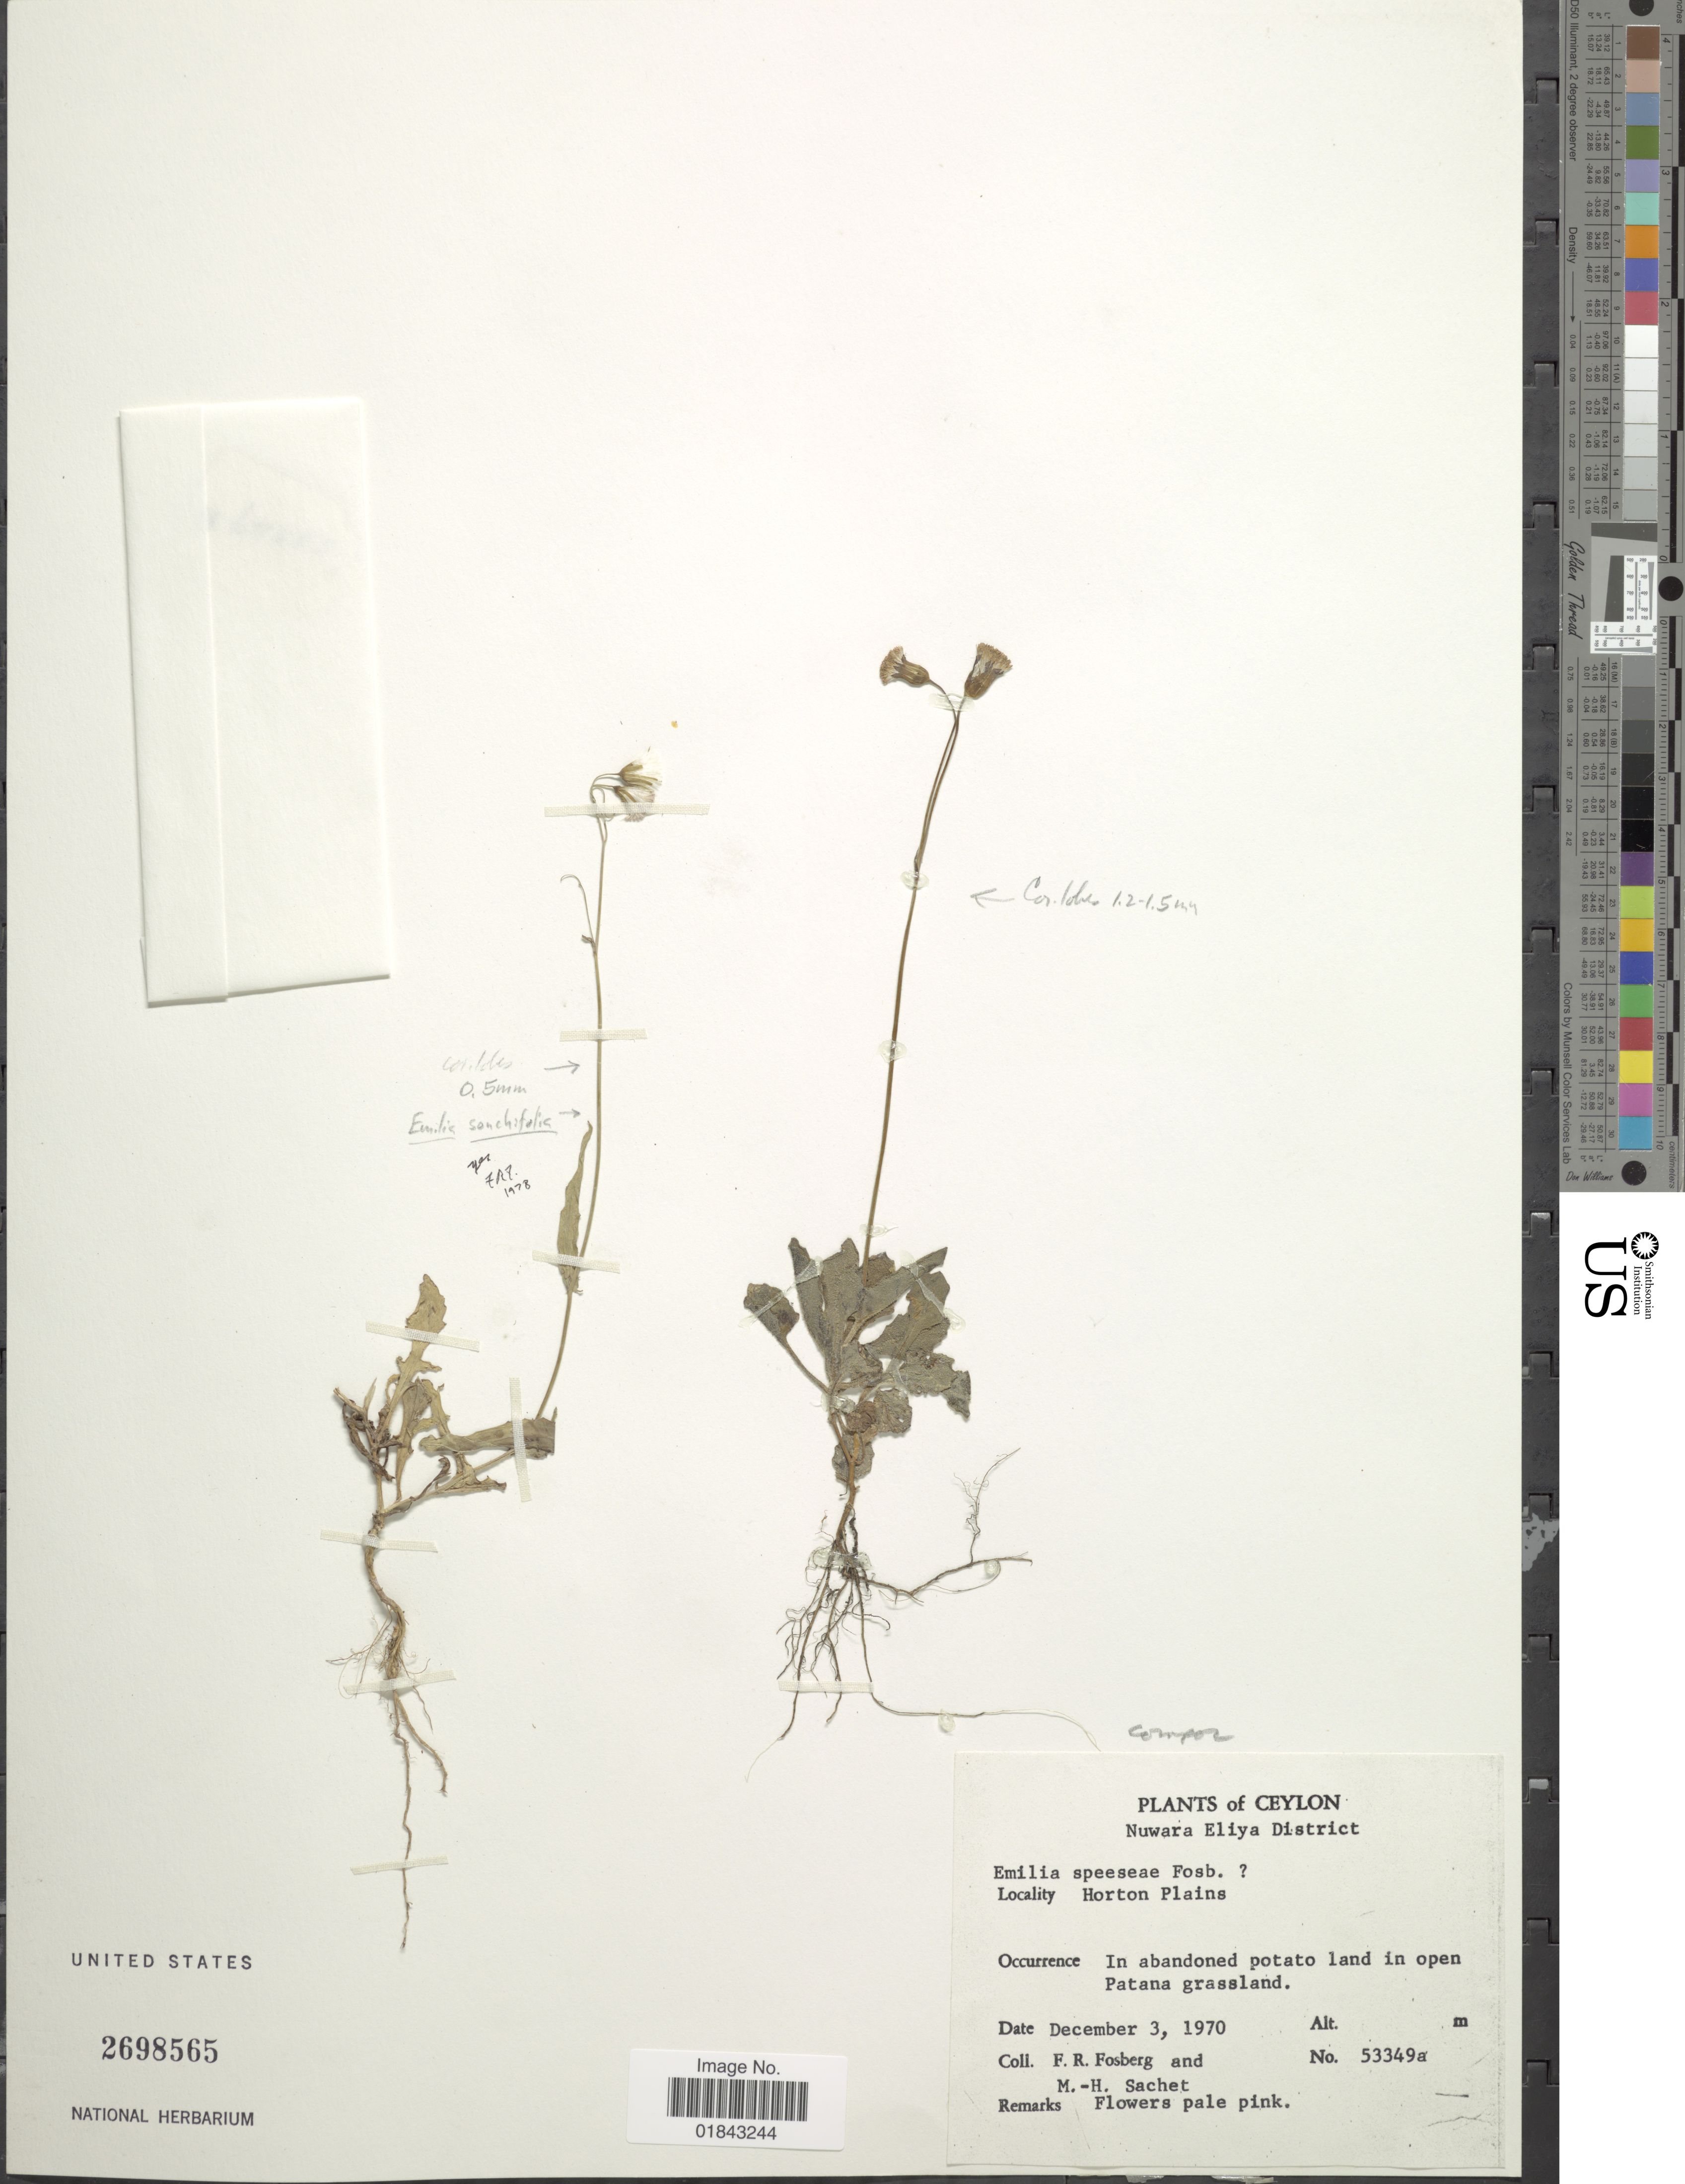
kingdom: Plantae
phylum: Tracheophyta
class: Magnoliopsida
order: Asterales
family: Asteraceae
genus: Emilia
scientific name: Emilia speeseae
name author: Fosberg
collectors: F. R. Fosberg & M.-H. Sachet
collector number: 53349a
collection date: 1970-12-03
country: Sri Lanka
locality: Ceylon, Nuwara Eliya District, Horton Plains, in abondoned potato land in open Patana grassland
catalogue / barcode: US 2698565